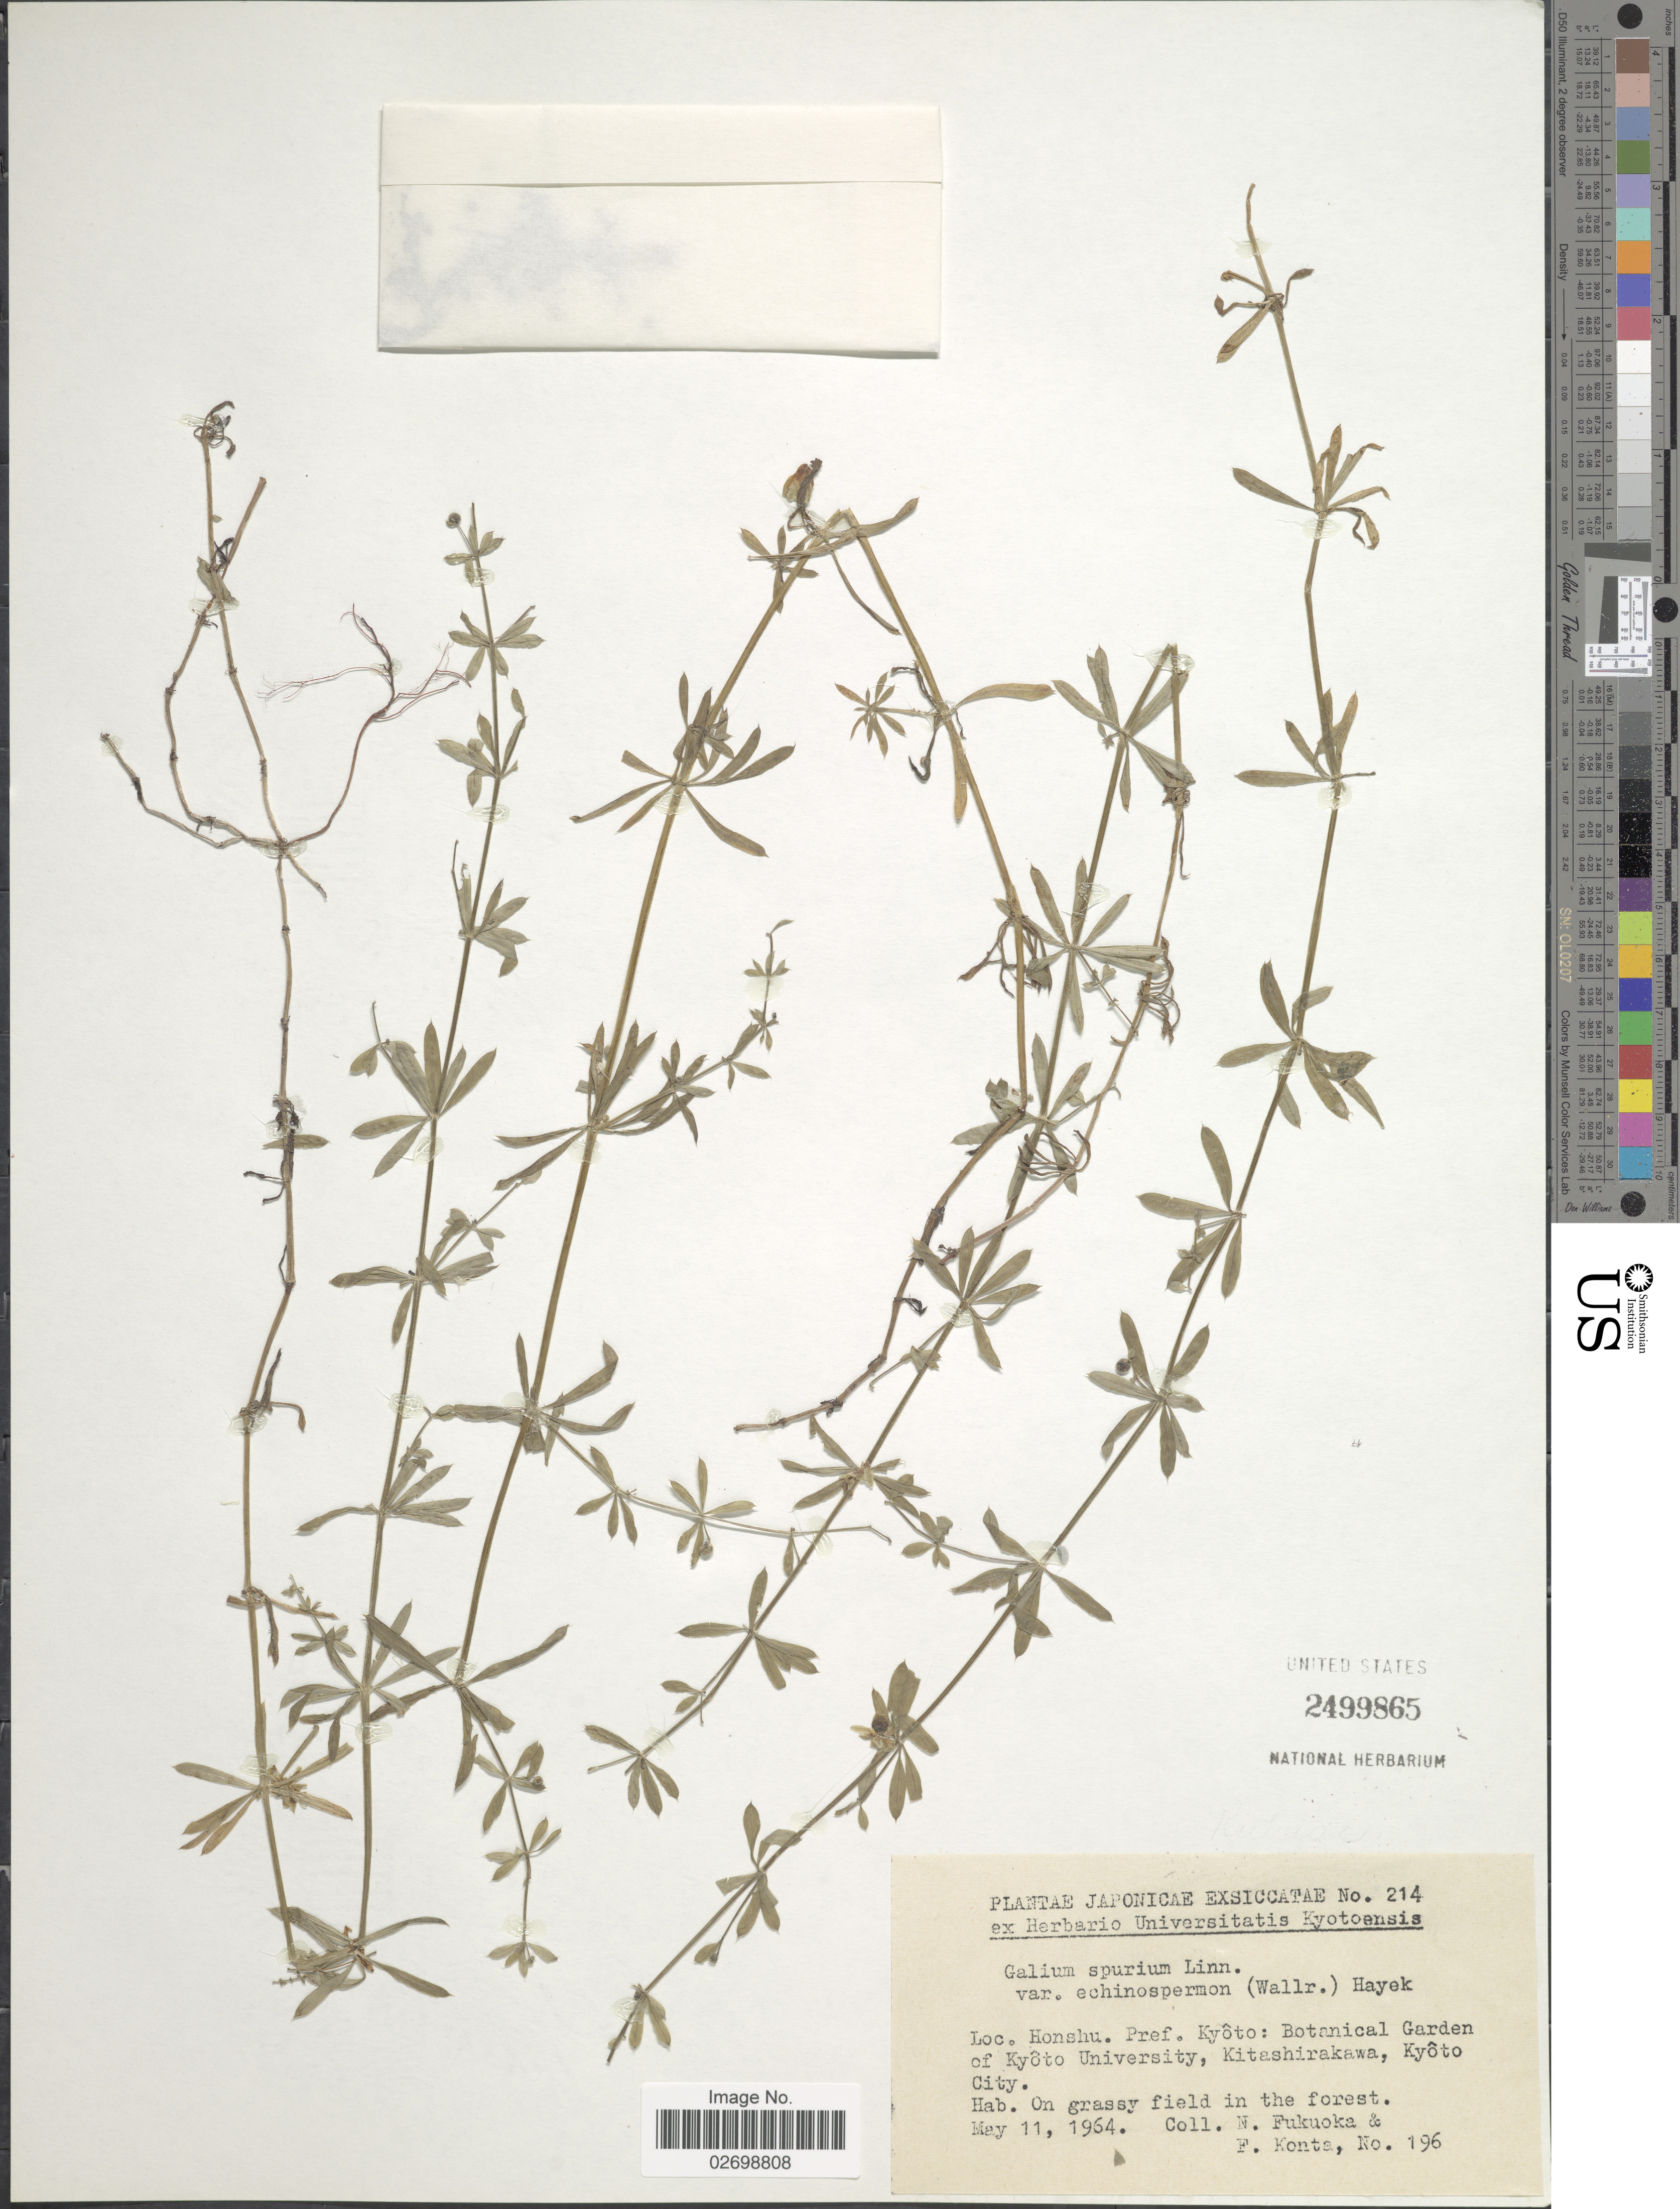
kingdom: Plantae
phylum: Tracheophyta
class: Magnoliopsida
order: Gentianales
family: Rubiaceae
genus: Galium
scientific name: Galium spurium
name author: L.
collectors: N. Fukuoka & F. Konta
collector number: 196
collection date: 1964-05-11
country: Japan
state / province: Kyoto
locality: Honshu, Pref. Kyoto: Botanical Garden of Kyoto University, Kitashirakawa, Kyoto City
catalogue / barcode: US 2499865